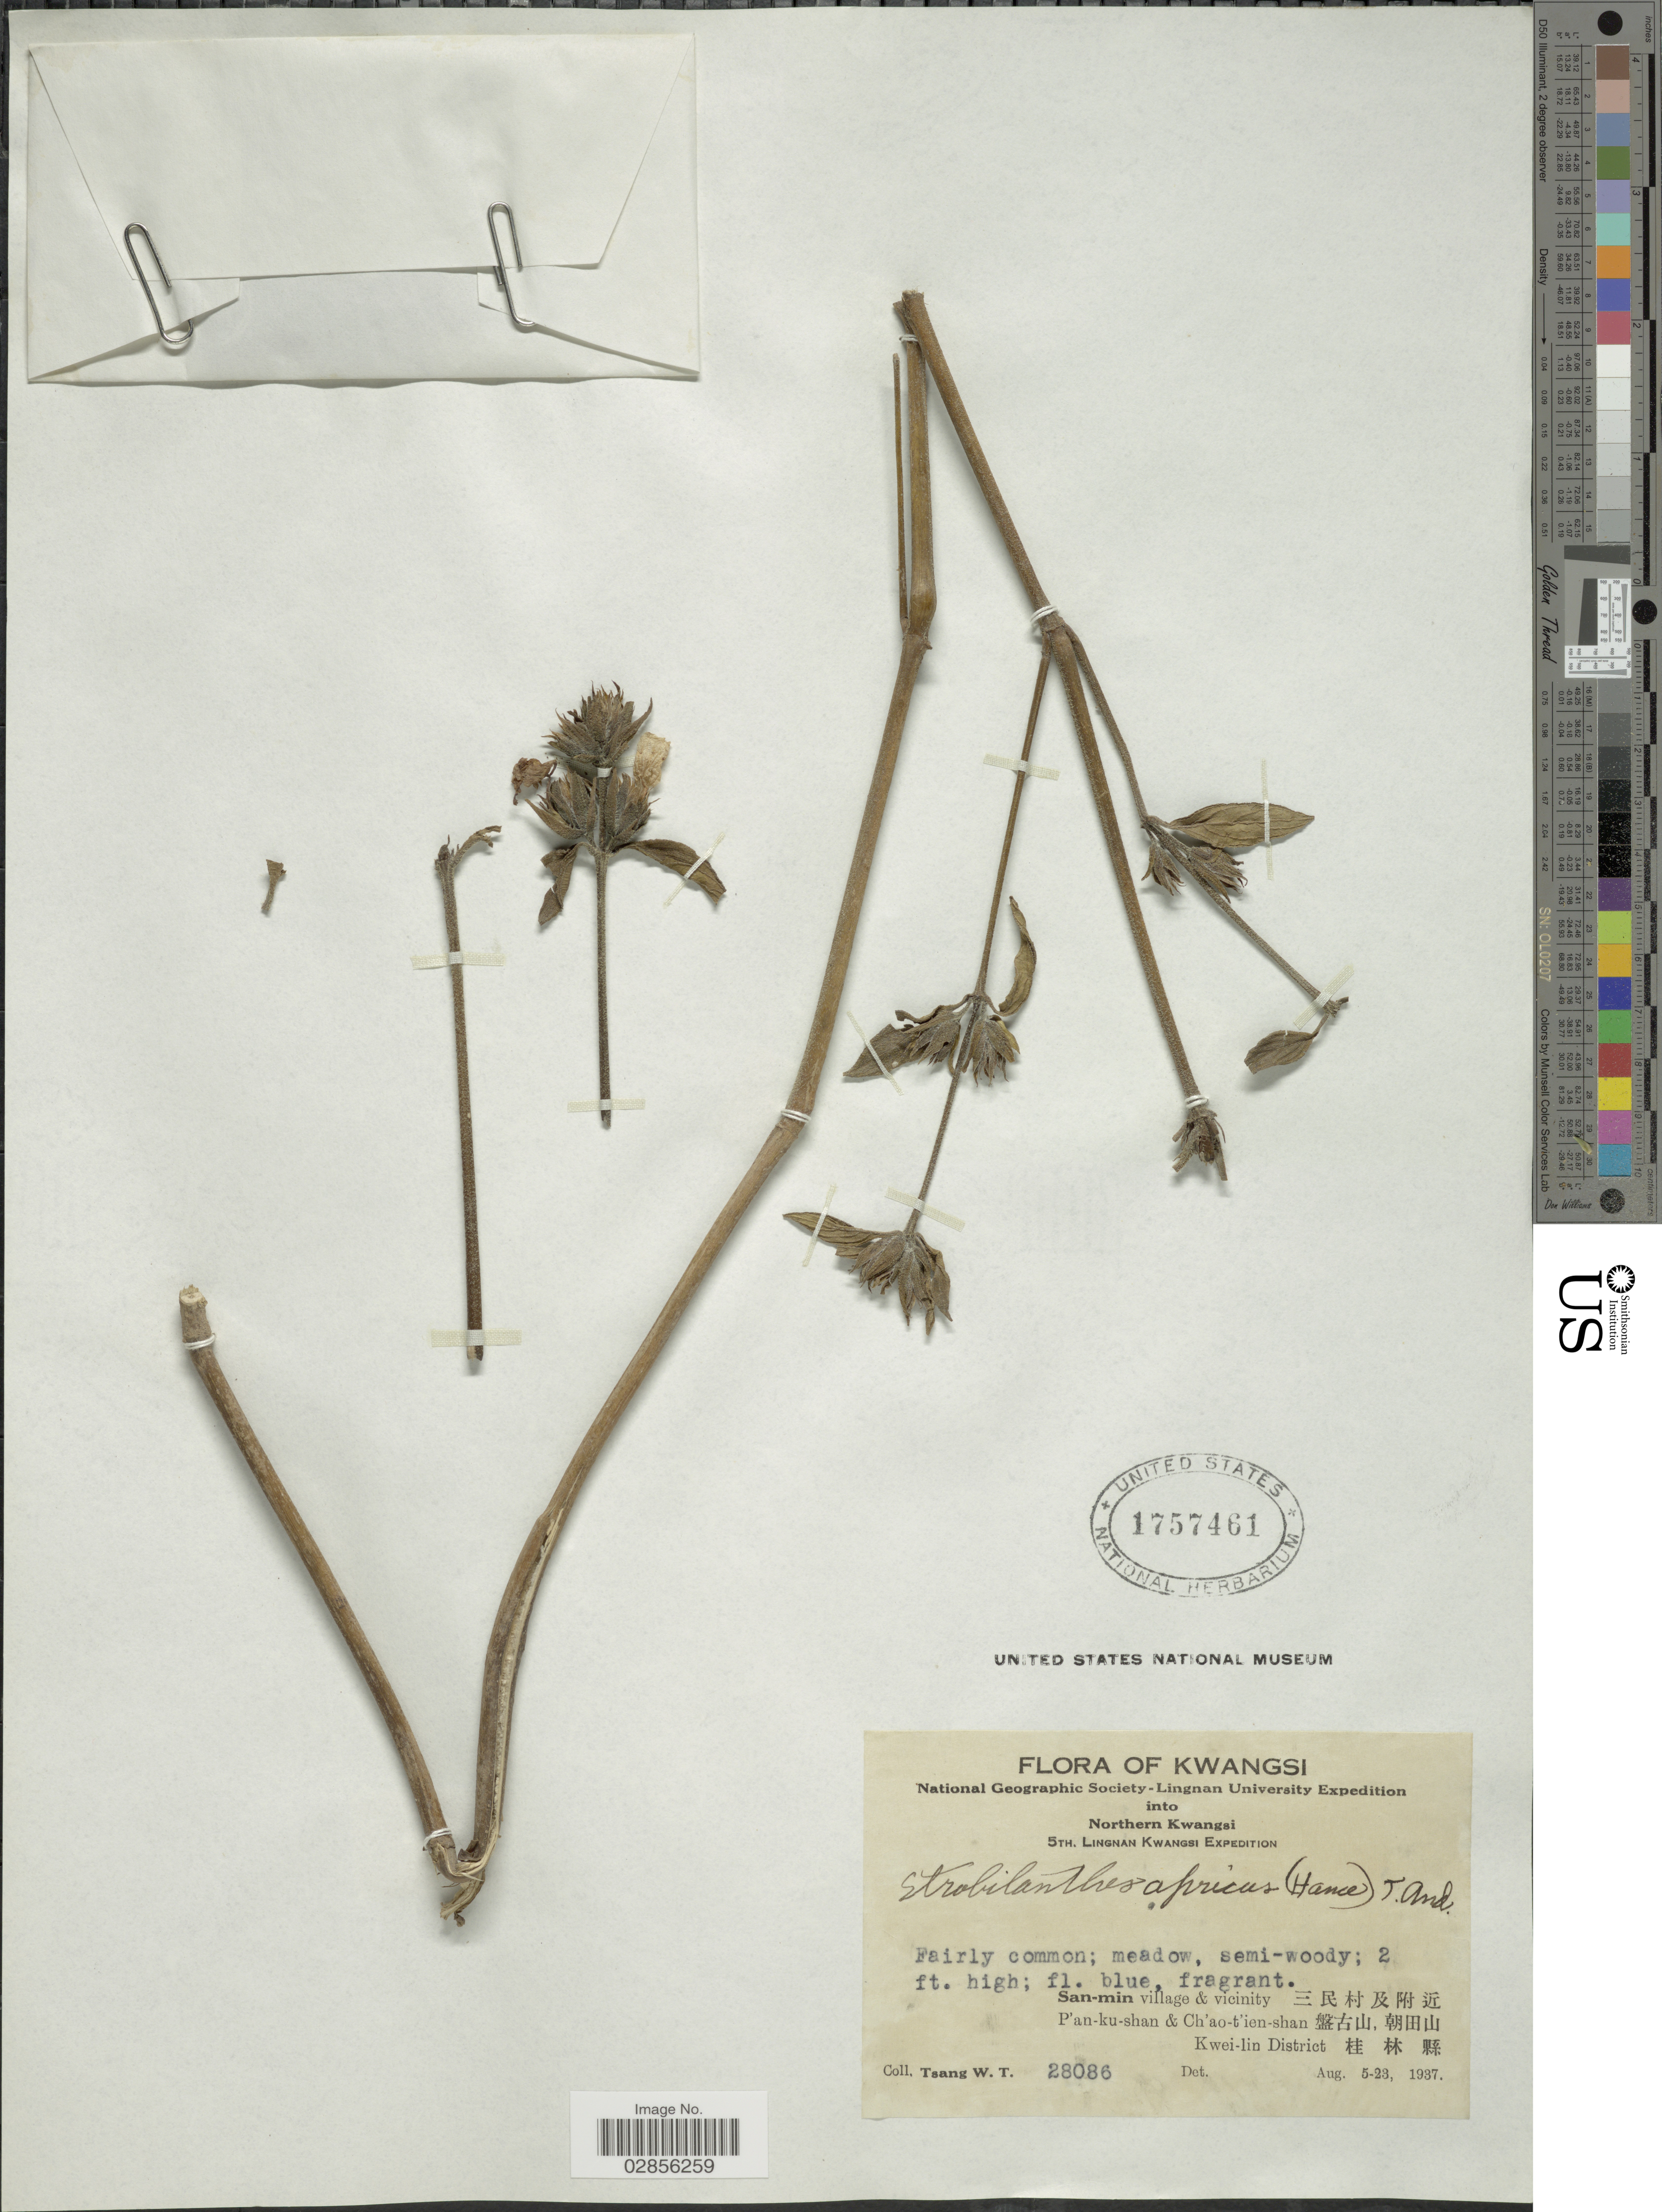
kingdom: Plantae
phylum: Tracheophyta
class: Magnoliopsida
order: Lamiales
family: Acanthaceae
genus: Strobilanthes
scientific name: Strobilanthes apricus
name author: T. Anderson ex Benth.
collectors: W. T. Tsang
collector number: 28086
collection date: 1937-08-05/1937-08-23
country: China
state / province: Guangxi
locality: Kwangsi. Northern Kwangsi. San-min village & vicinity. P'an-ku-shan & Ch'ao-t'ien-shan. Kwei-lin District.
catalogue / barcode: US 1757461